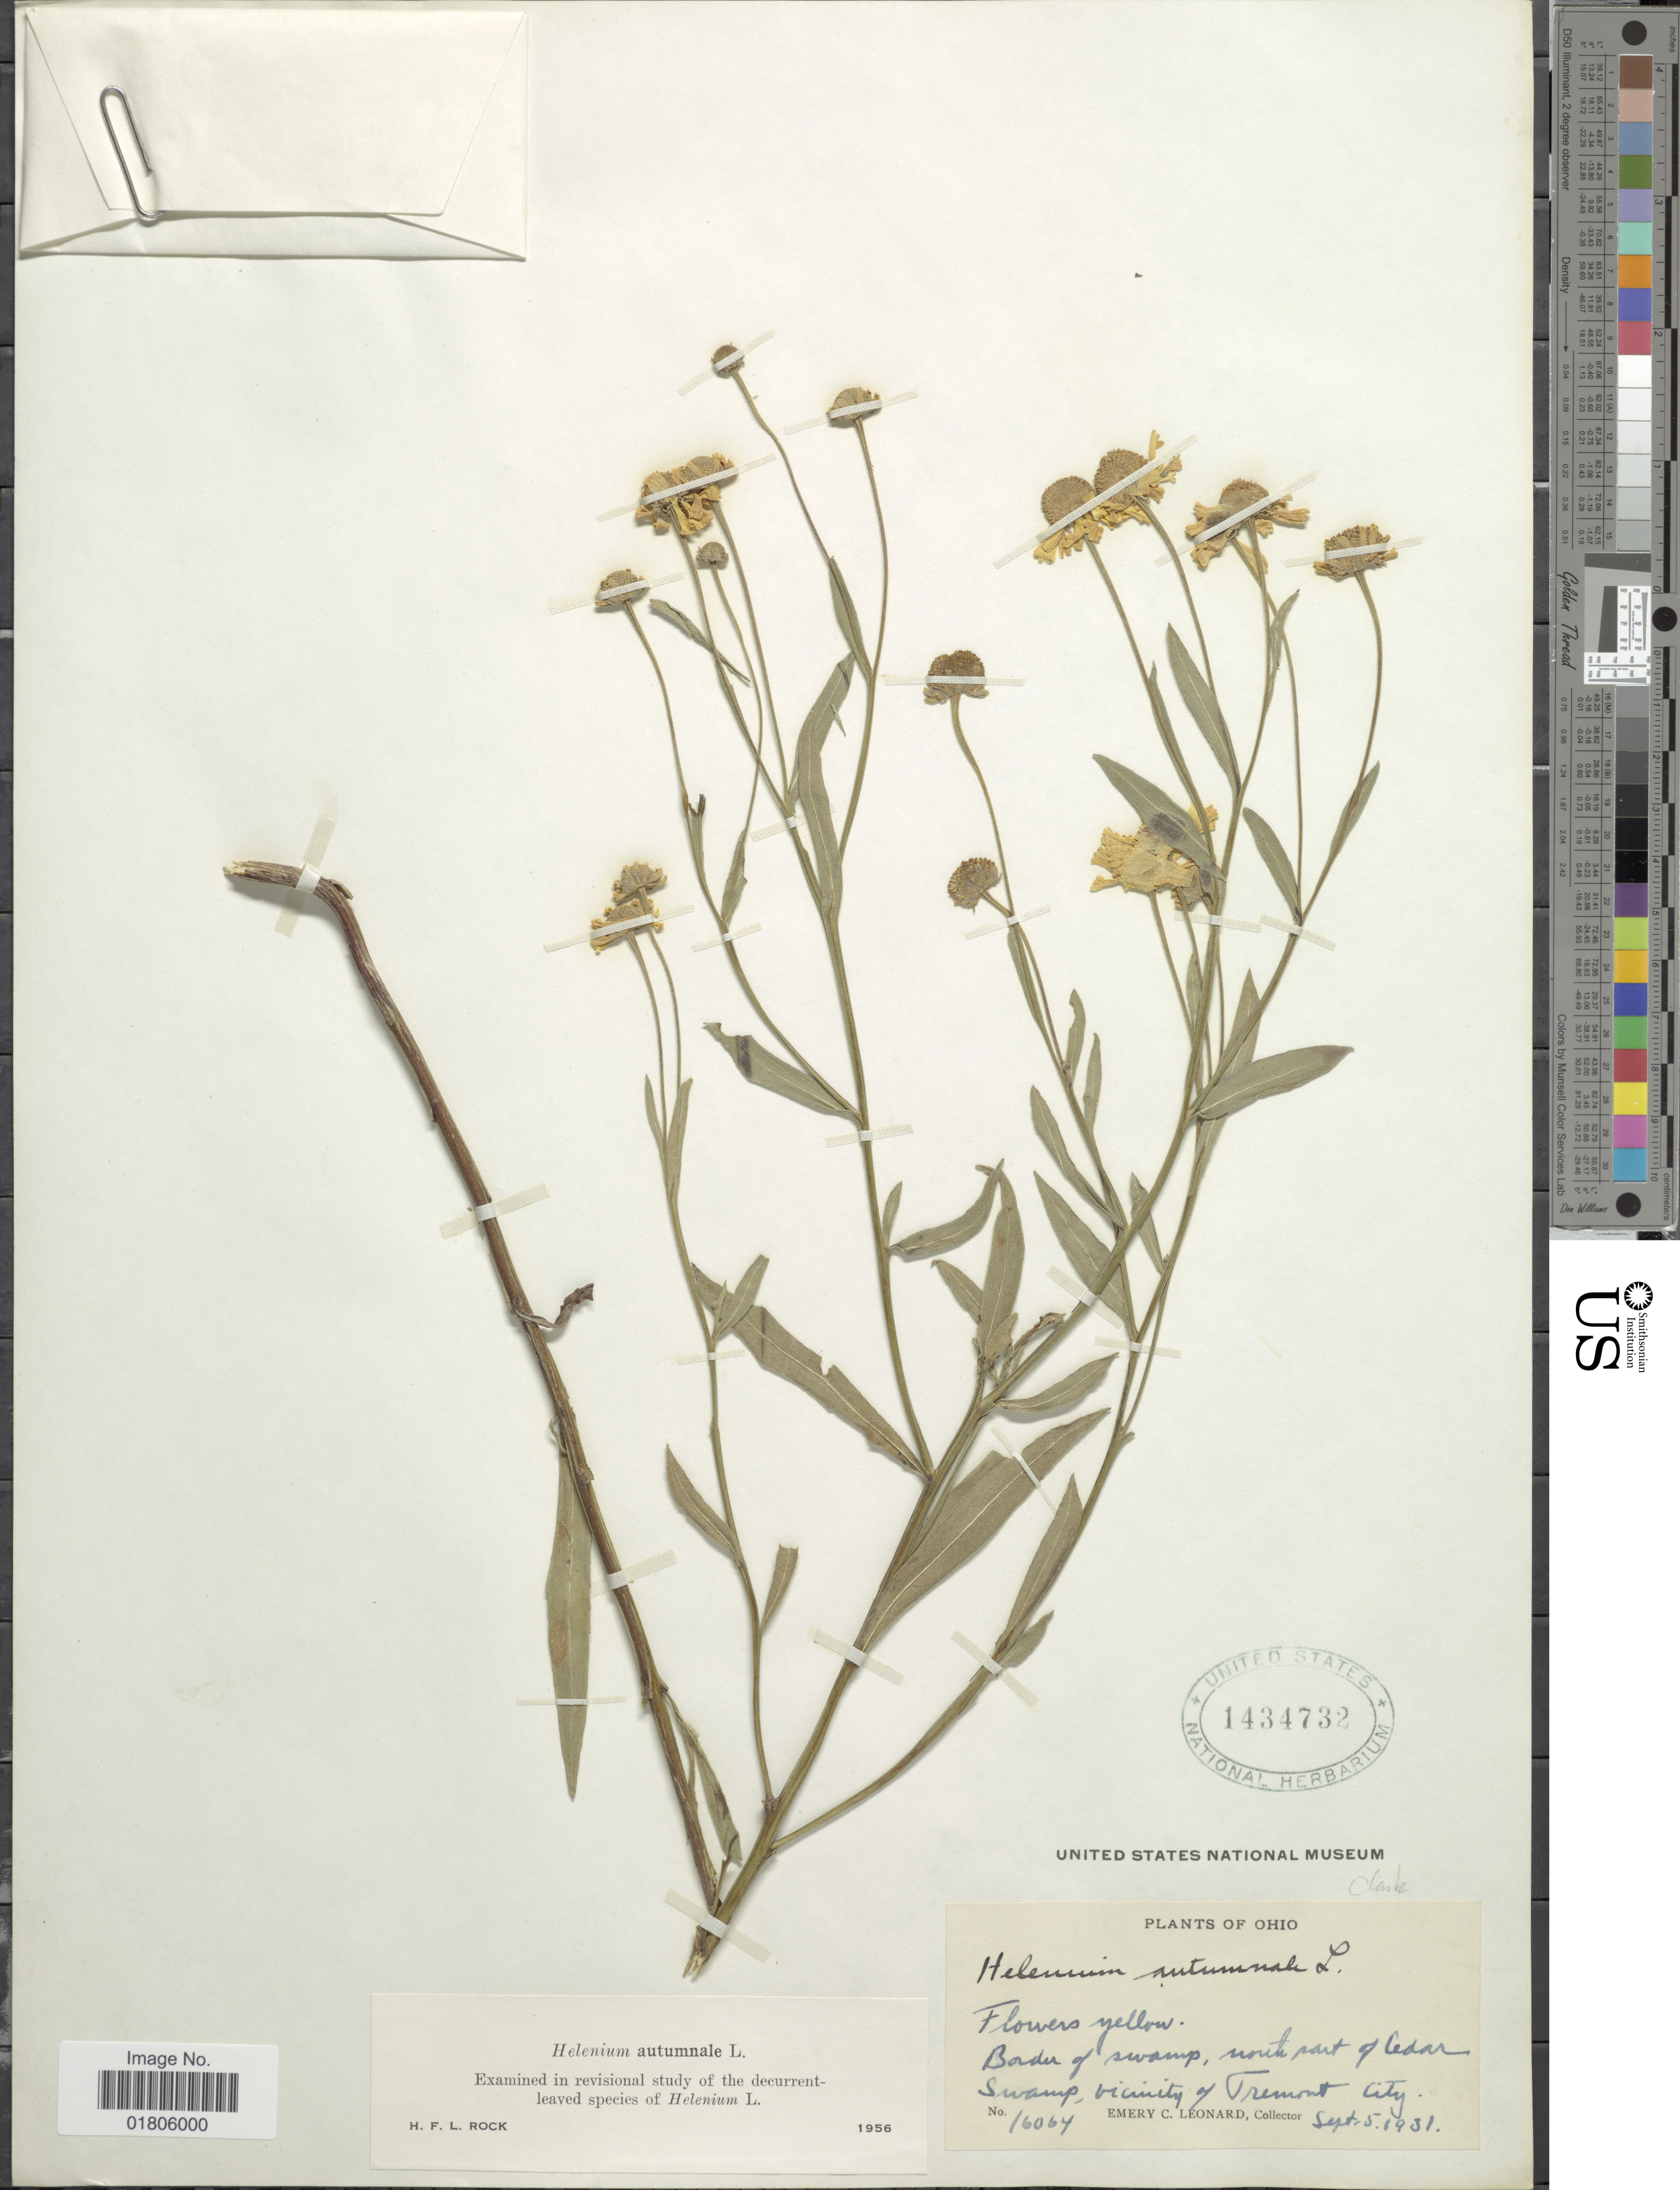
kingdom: Plantae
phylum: Tracheophyta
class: Magnoliopsida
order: Asterales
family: Asteraceae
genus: Helenium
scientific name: Helenium autumnale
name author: L.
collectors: E. C. Leonard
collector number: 16064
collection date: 1931-09-05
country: United States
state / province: Ohio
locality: Border of swamp, north port of Cedar Swamp, vicinity of Tremont City. Clarke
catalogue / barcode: US 1434732